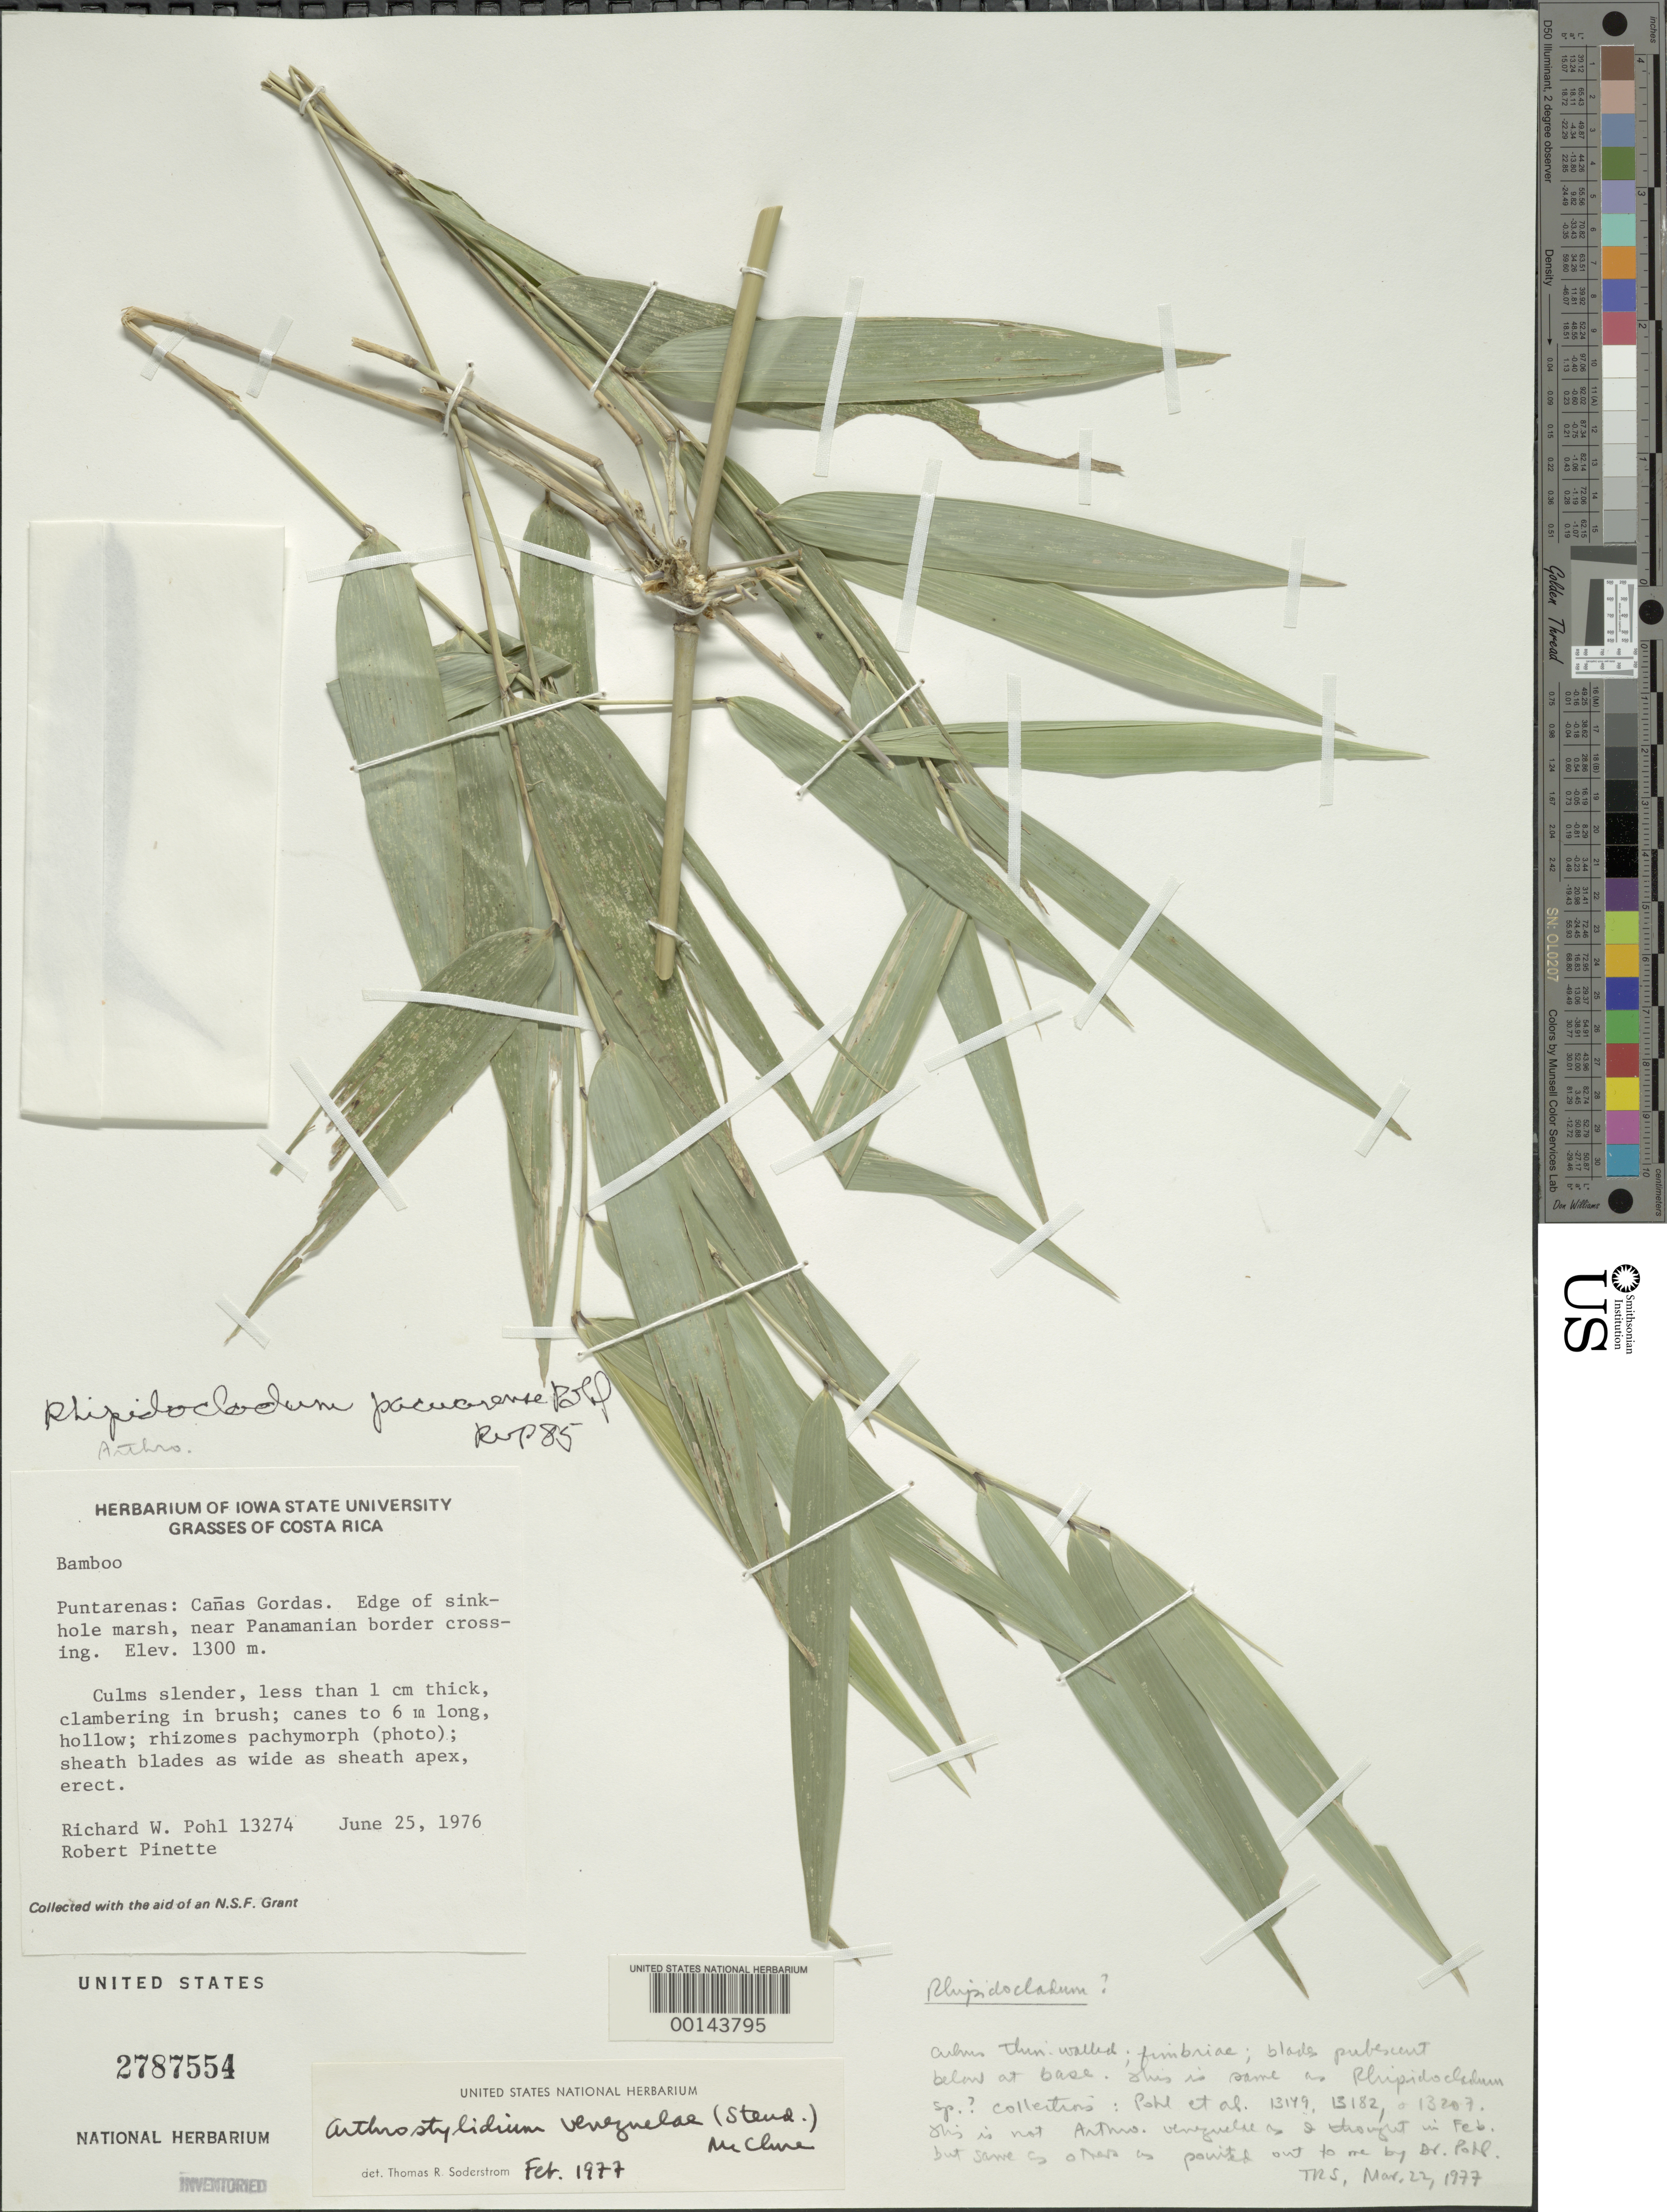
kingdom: Plantae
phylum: Tracheophyta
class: Liliopsida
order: Poales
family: Poaceae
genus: Rhipidocladum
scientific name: Rhipidocladum pacuarense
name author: R.W. Pohl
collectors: R. W. Pohl & R. Pinette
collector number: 13274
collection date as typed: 25 Jun 1976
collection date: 1976-06-25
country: Costa Rica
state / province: Puntarenas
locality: Canas gordas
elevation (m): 1300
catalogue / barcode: US 2787554